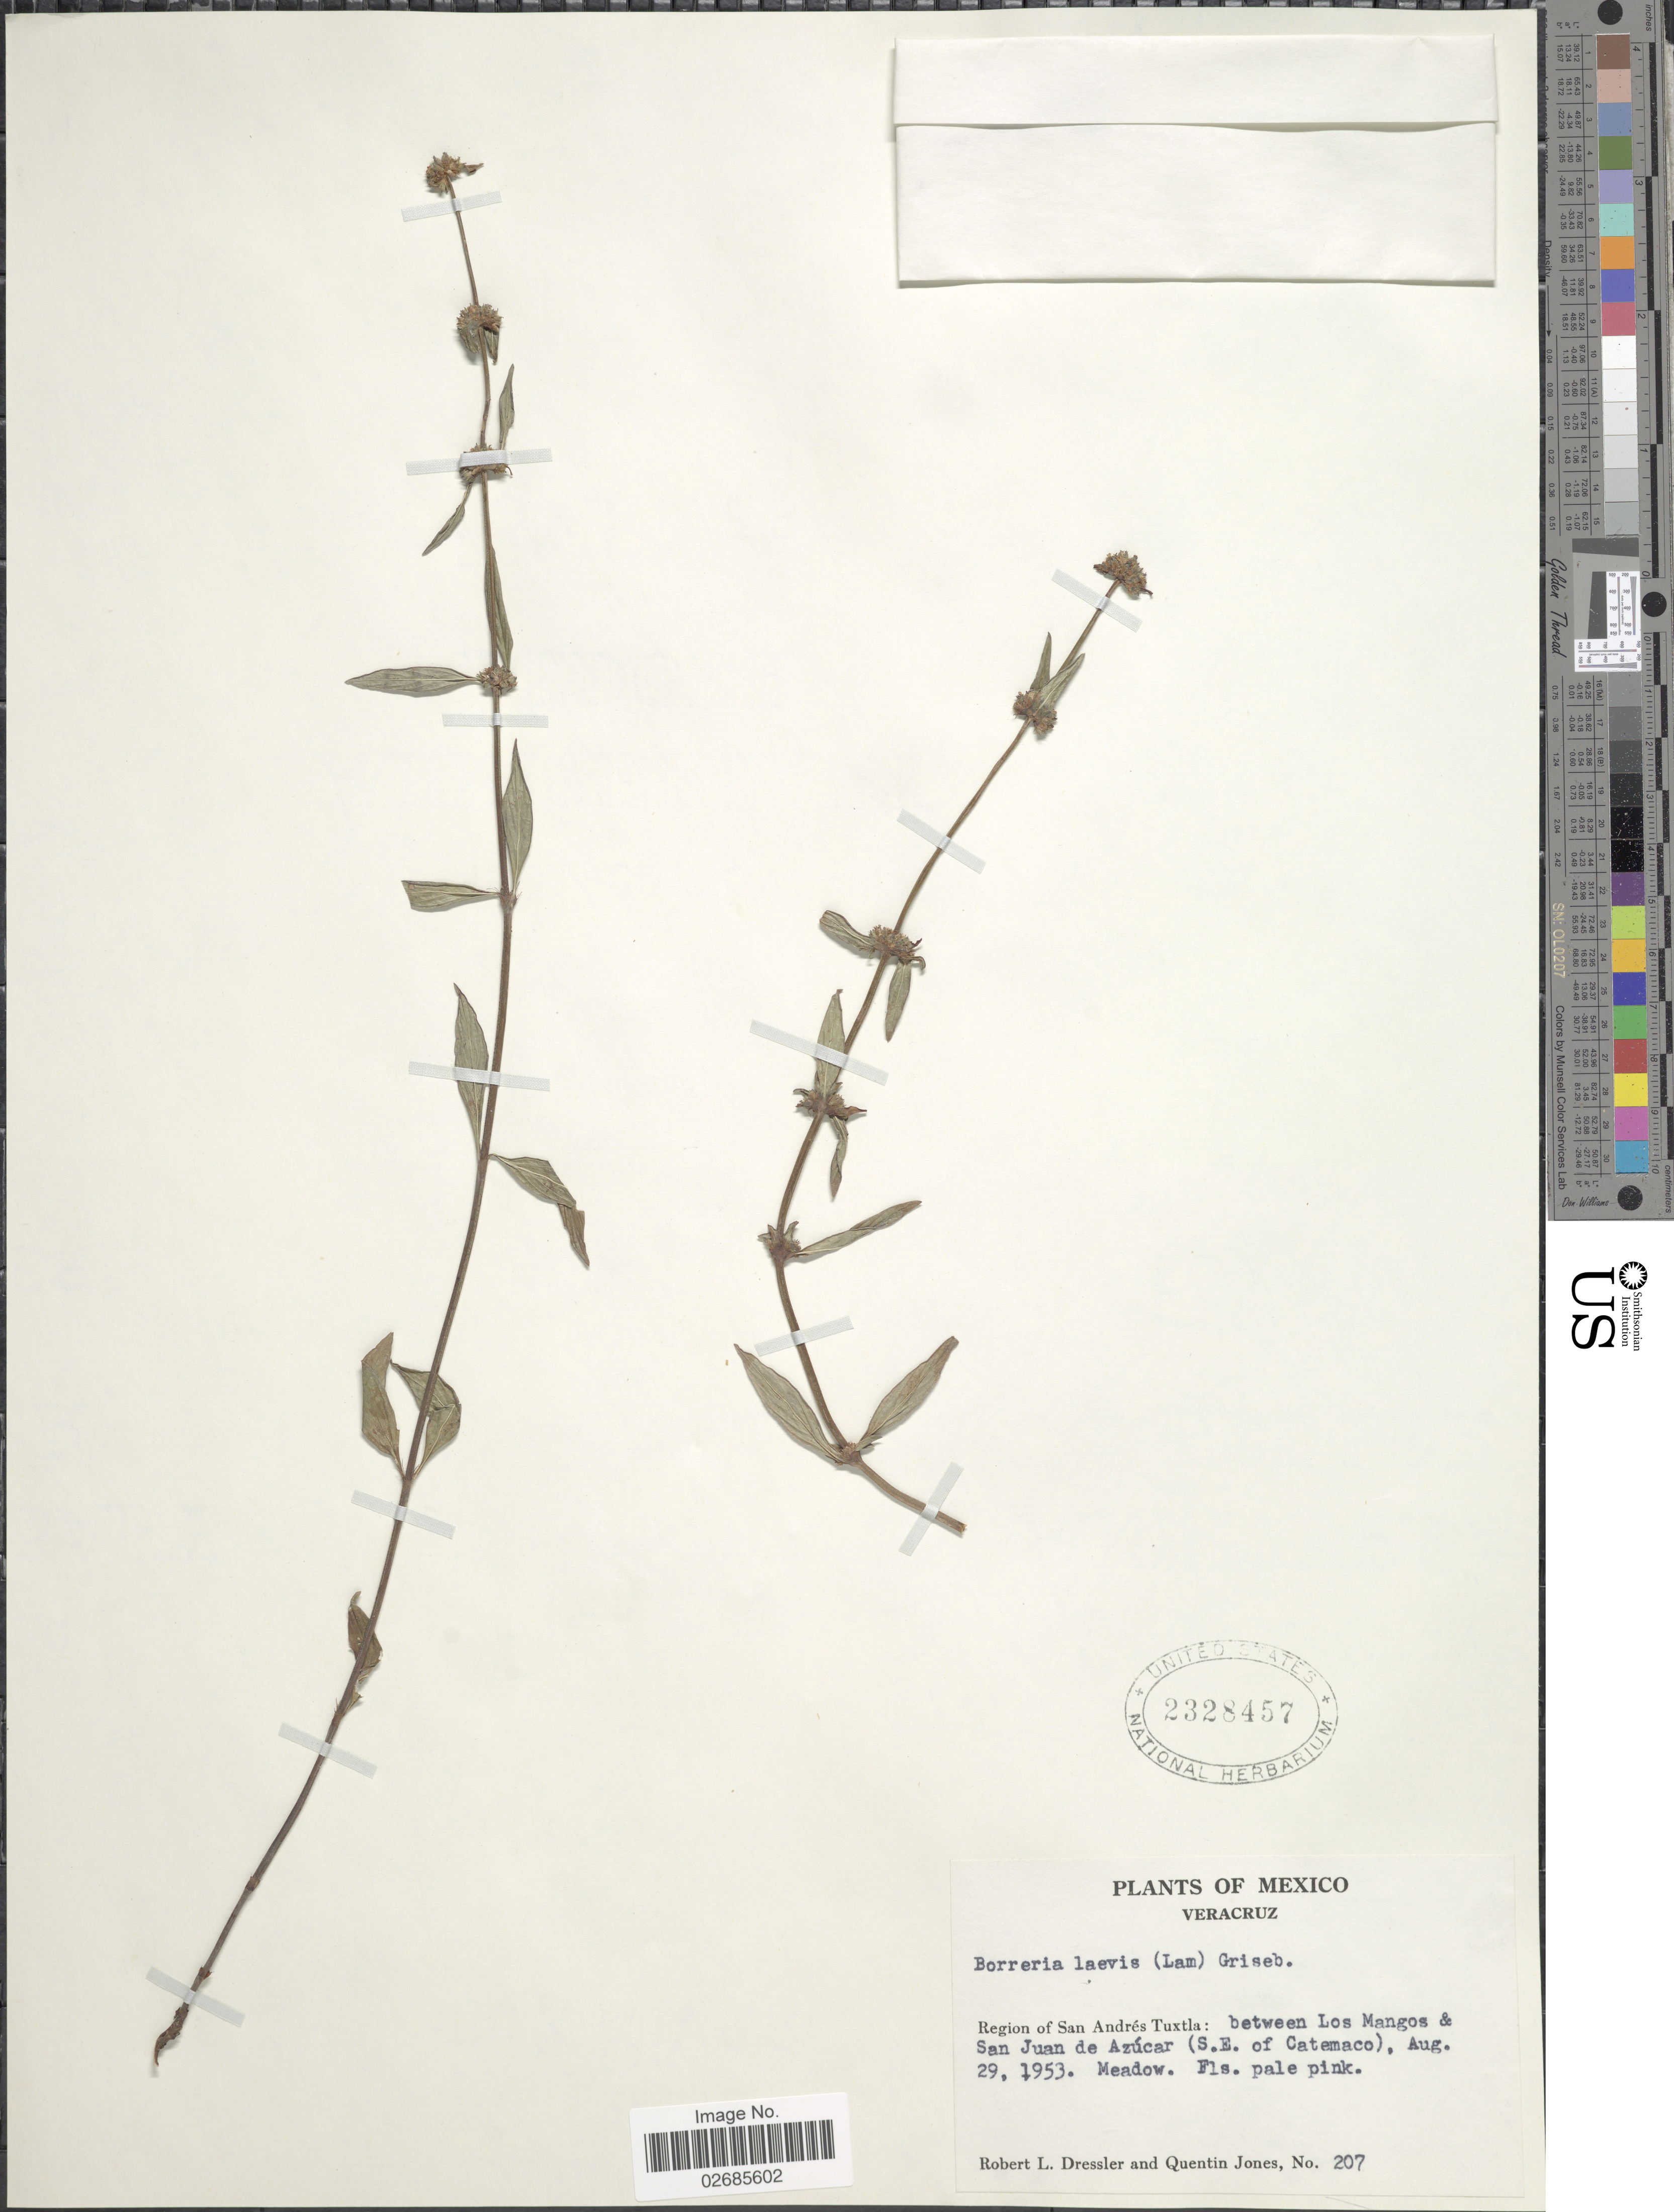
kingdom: Plantae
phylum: Tracheophyta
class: Magnoliopsida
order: Gentianales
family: Rubiaceae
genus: Borreria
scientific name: Borreria assurgens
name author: (Ruiz & Pav.) Griseb.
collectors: R. Dressler & Q. Jones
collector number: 207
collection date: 1953-08-29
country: Mexico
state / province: Veracruz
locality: Veracruz, Region of San Andrés Tuxtla: between Los Mangos & San Juan de Azúcar (S.E. of Catemaco). Meadow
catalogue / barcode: US 2328457